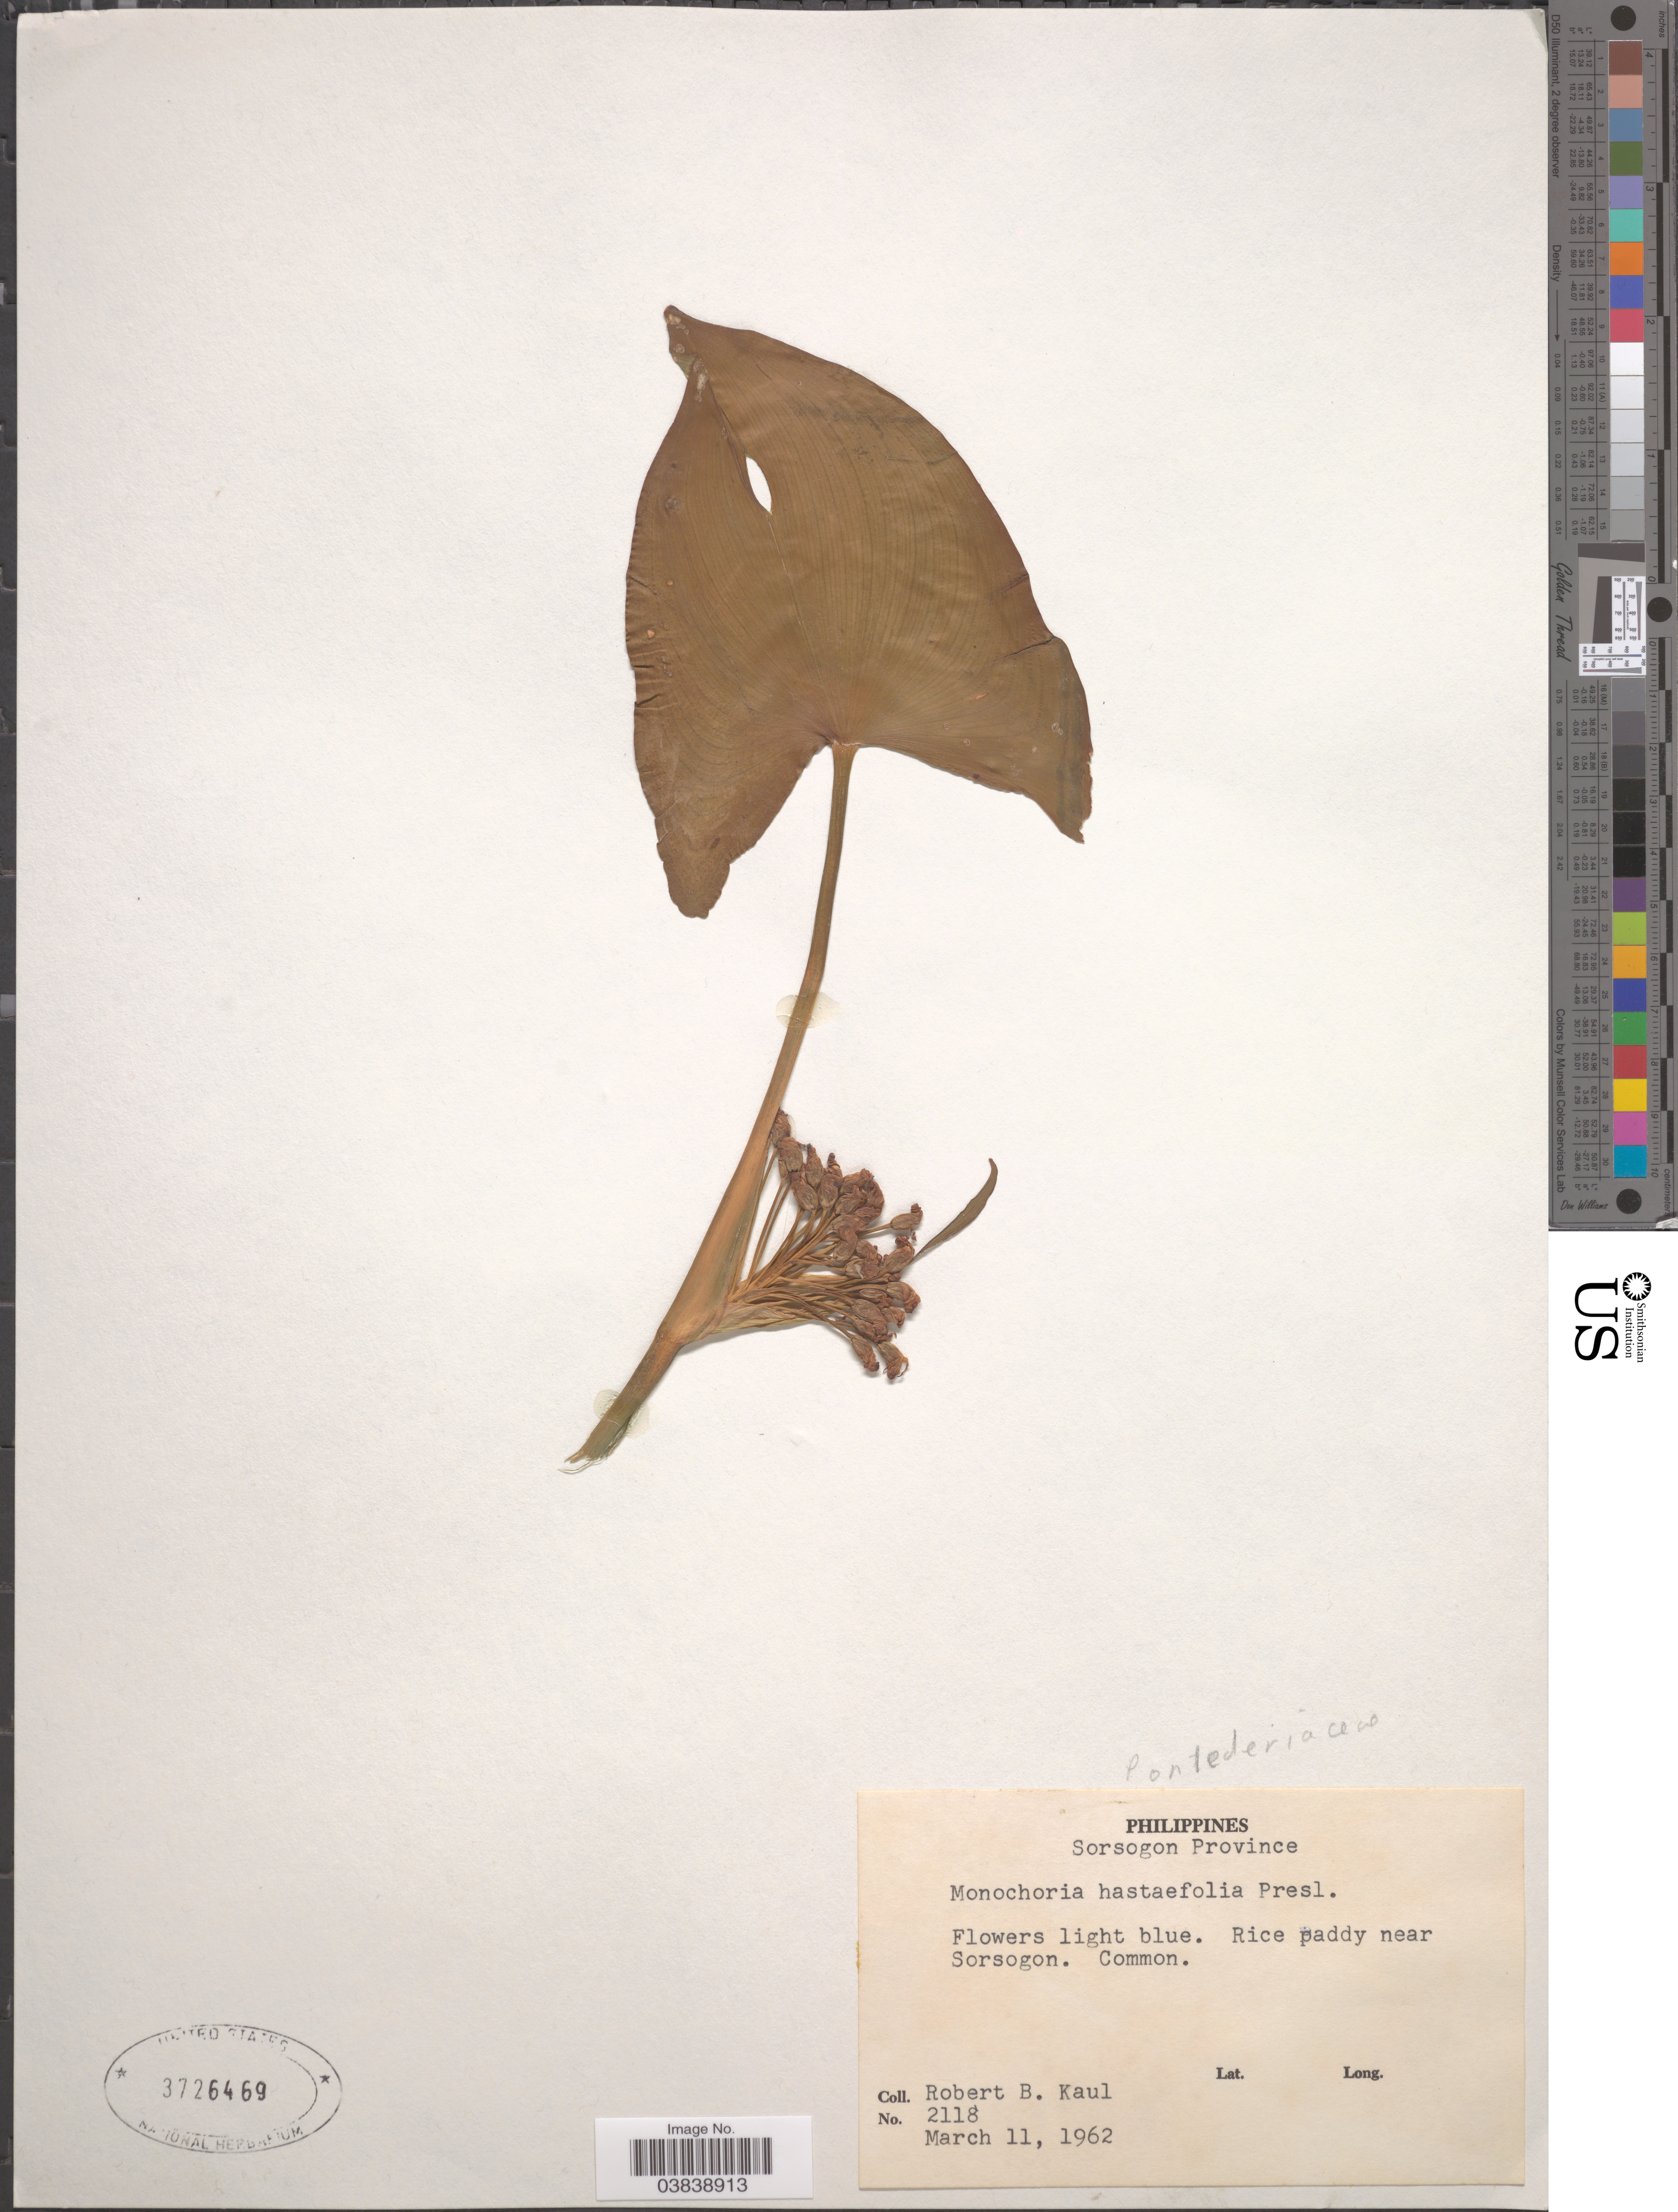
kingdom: Plantae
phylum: Tracheophyta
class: Liliopsida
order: Commelinales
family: Pontederiaceae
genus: Monochoria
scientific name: Monochoria hastata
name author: (L.) Solms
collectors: R. Kaul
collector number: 2118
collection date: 1962-03-11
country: Philippines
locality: Sorsogon Province.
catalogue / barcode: US 3726469